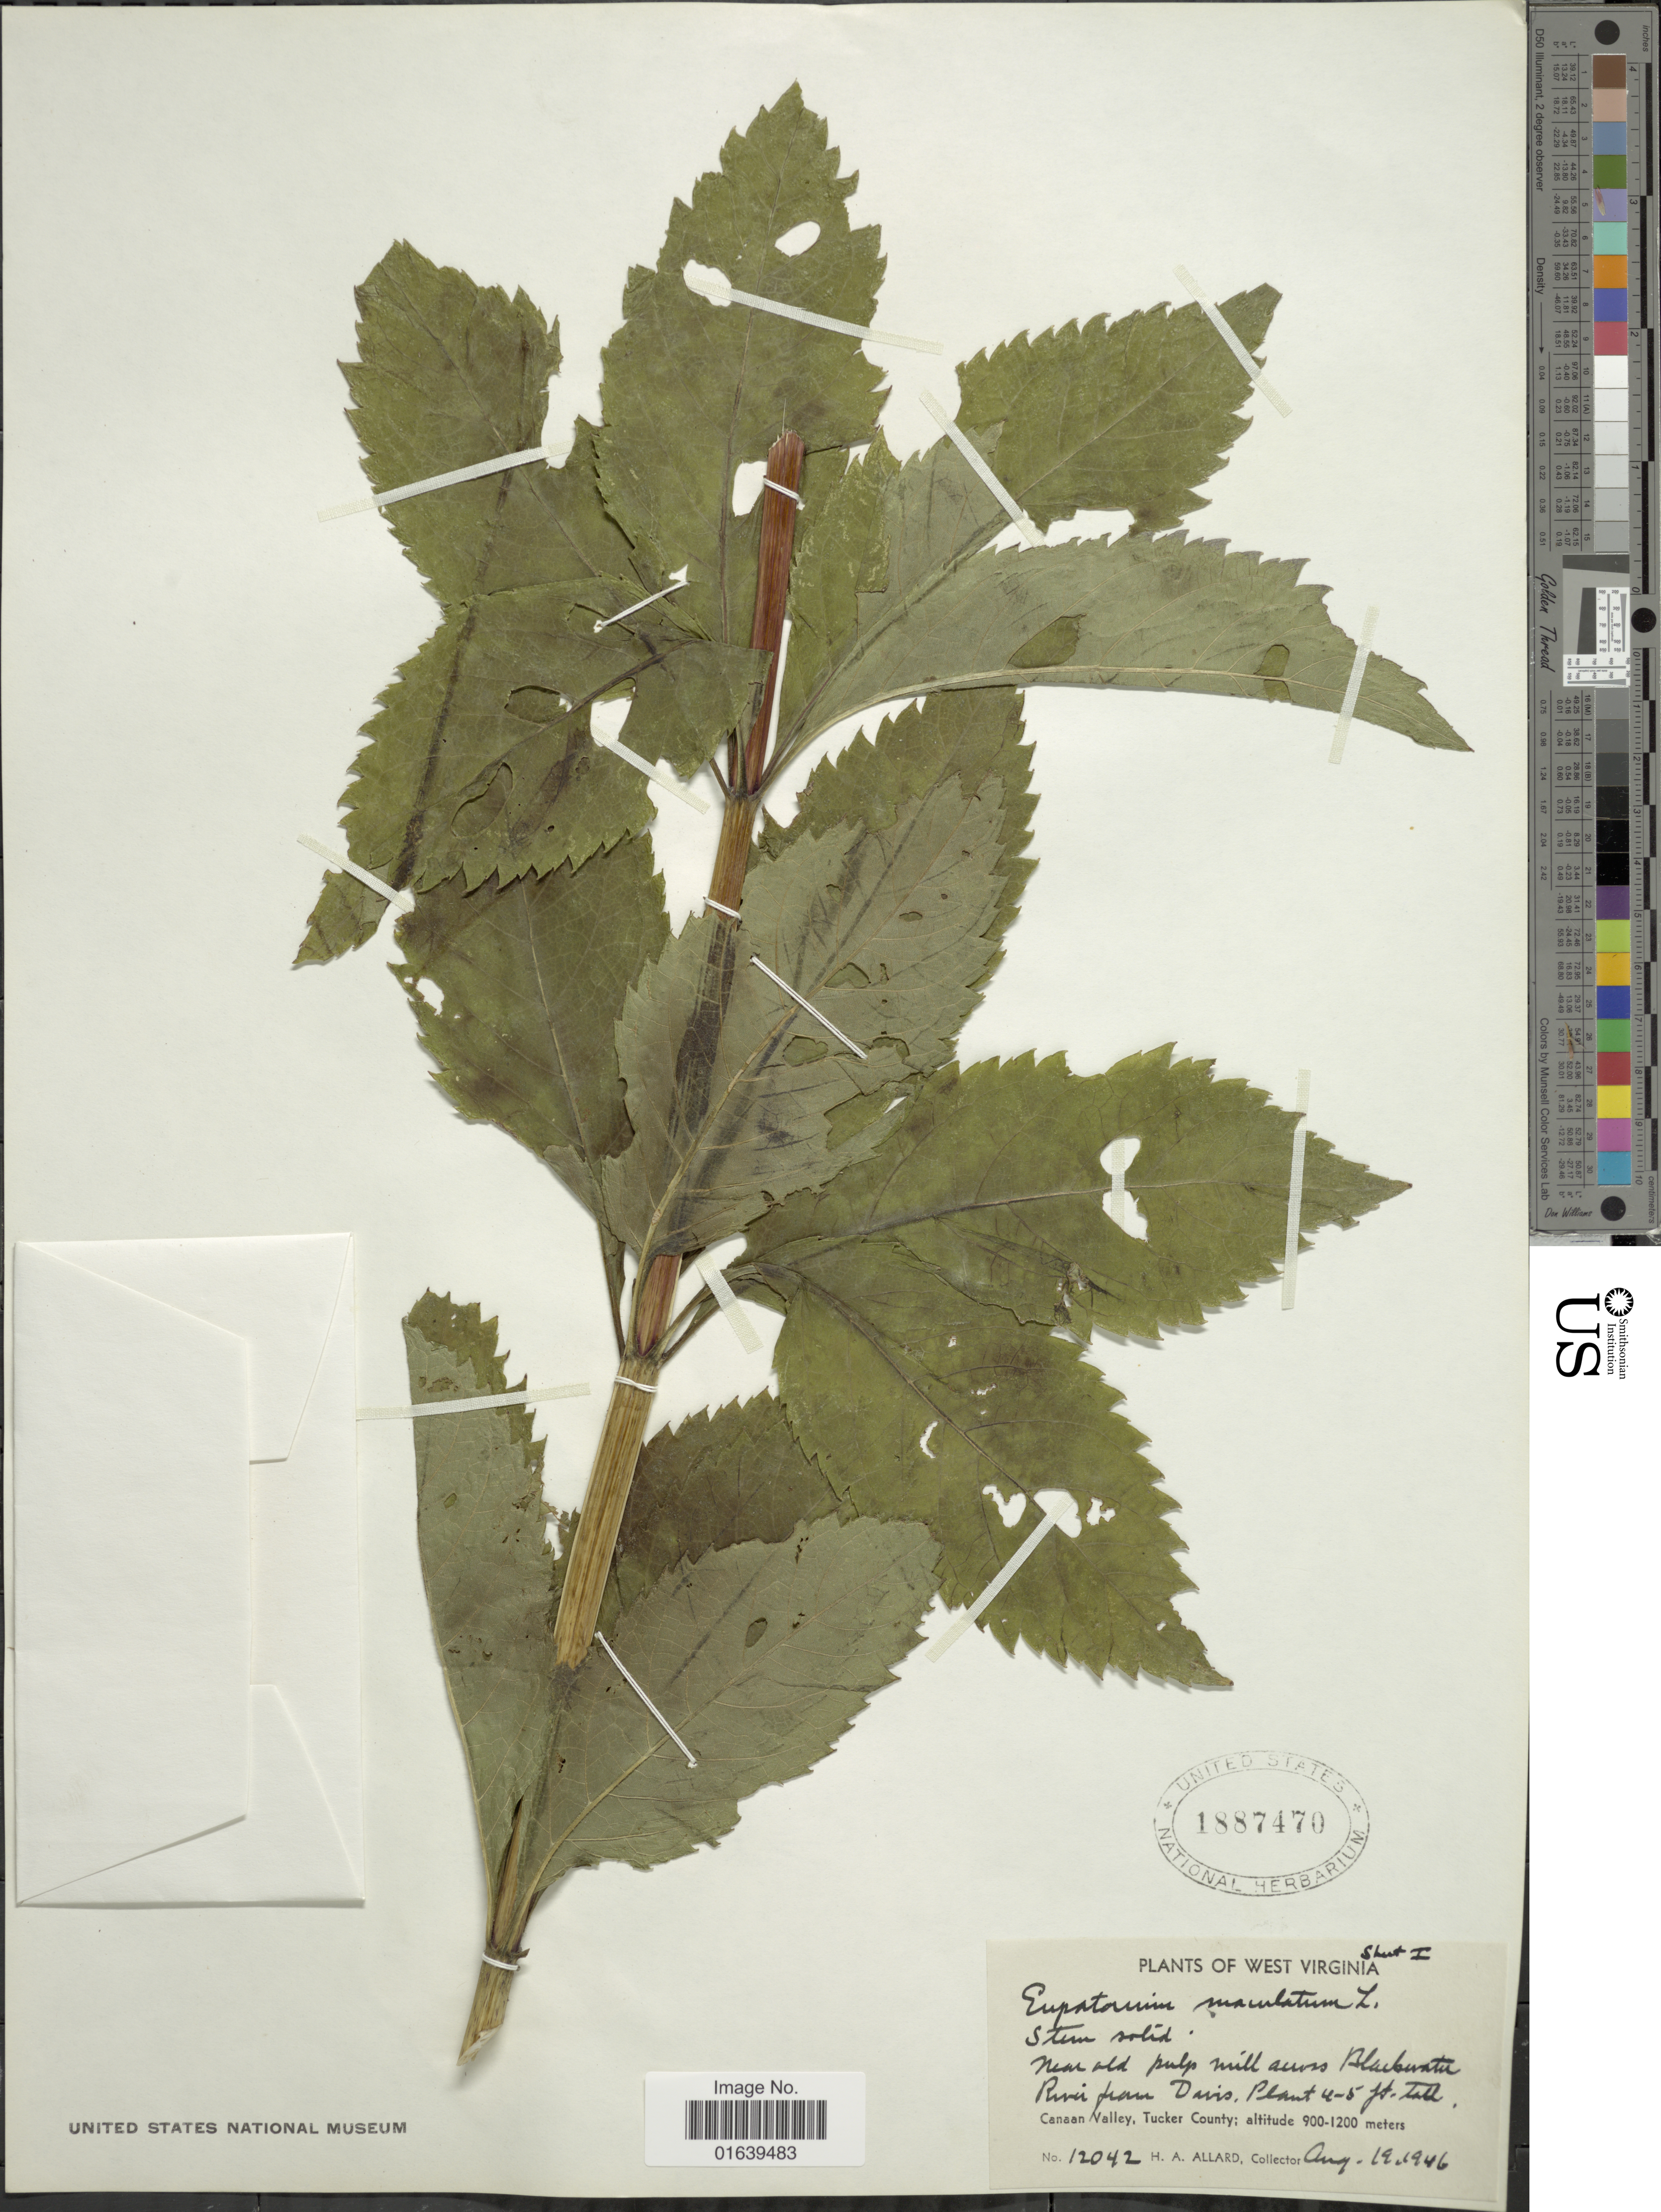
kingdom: Plantae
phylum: Tracheophyta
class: Magnoliopsida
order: Asterales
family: Asteraceae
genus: Eupatorium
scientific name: Eupatorium maculatum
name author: L.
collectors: H. A. Allard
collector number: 12042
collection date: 1946-08-19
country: United States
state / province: West Virginia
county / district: Tucker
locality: Near old pulp mill across Blackwater River from Davis, Canaan Valley, Tucker County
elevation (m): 900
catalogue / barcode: US 1887470